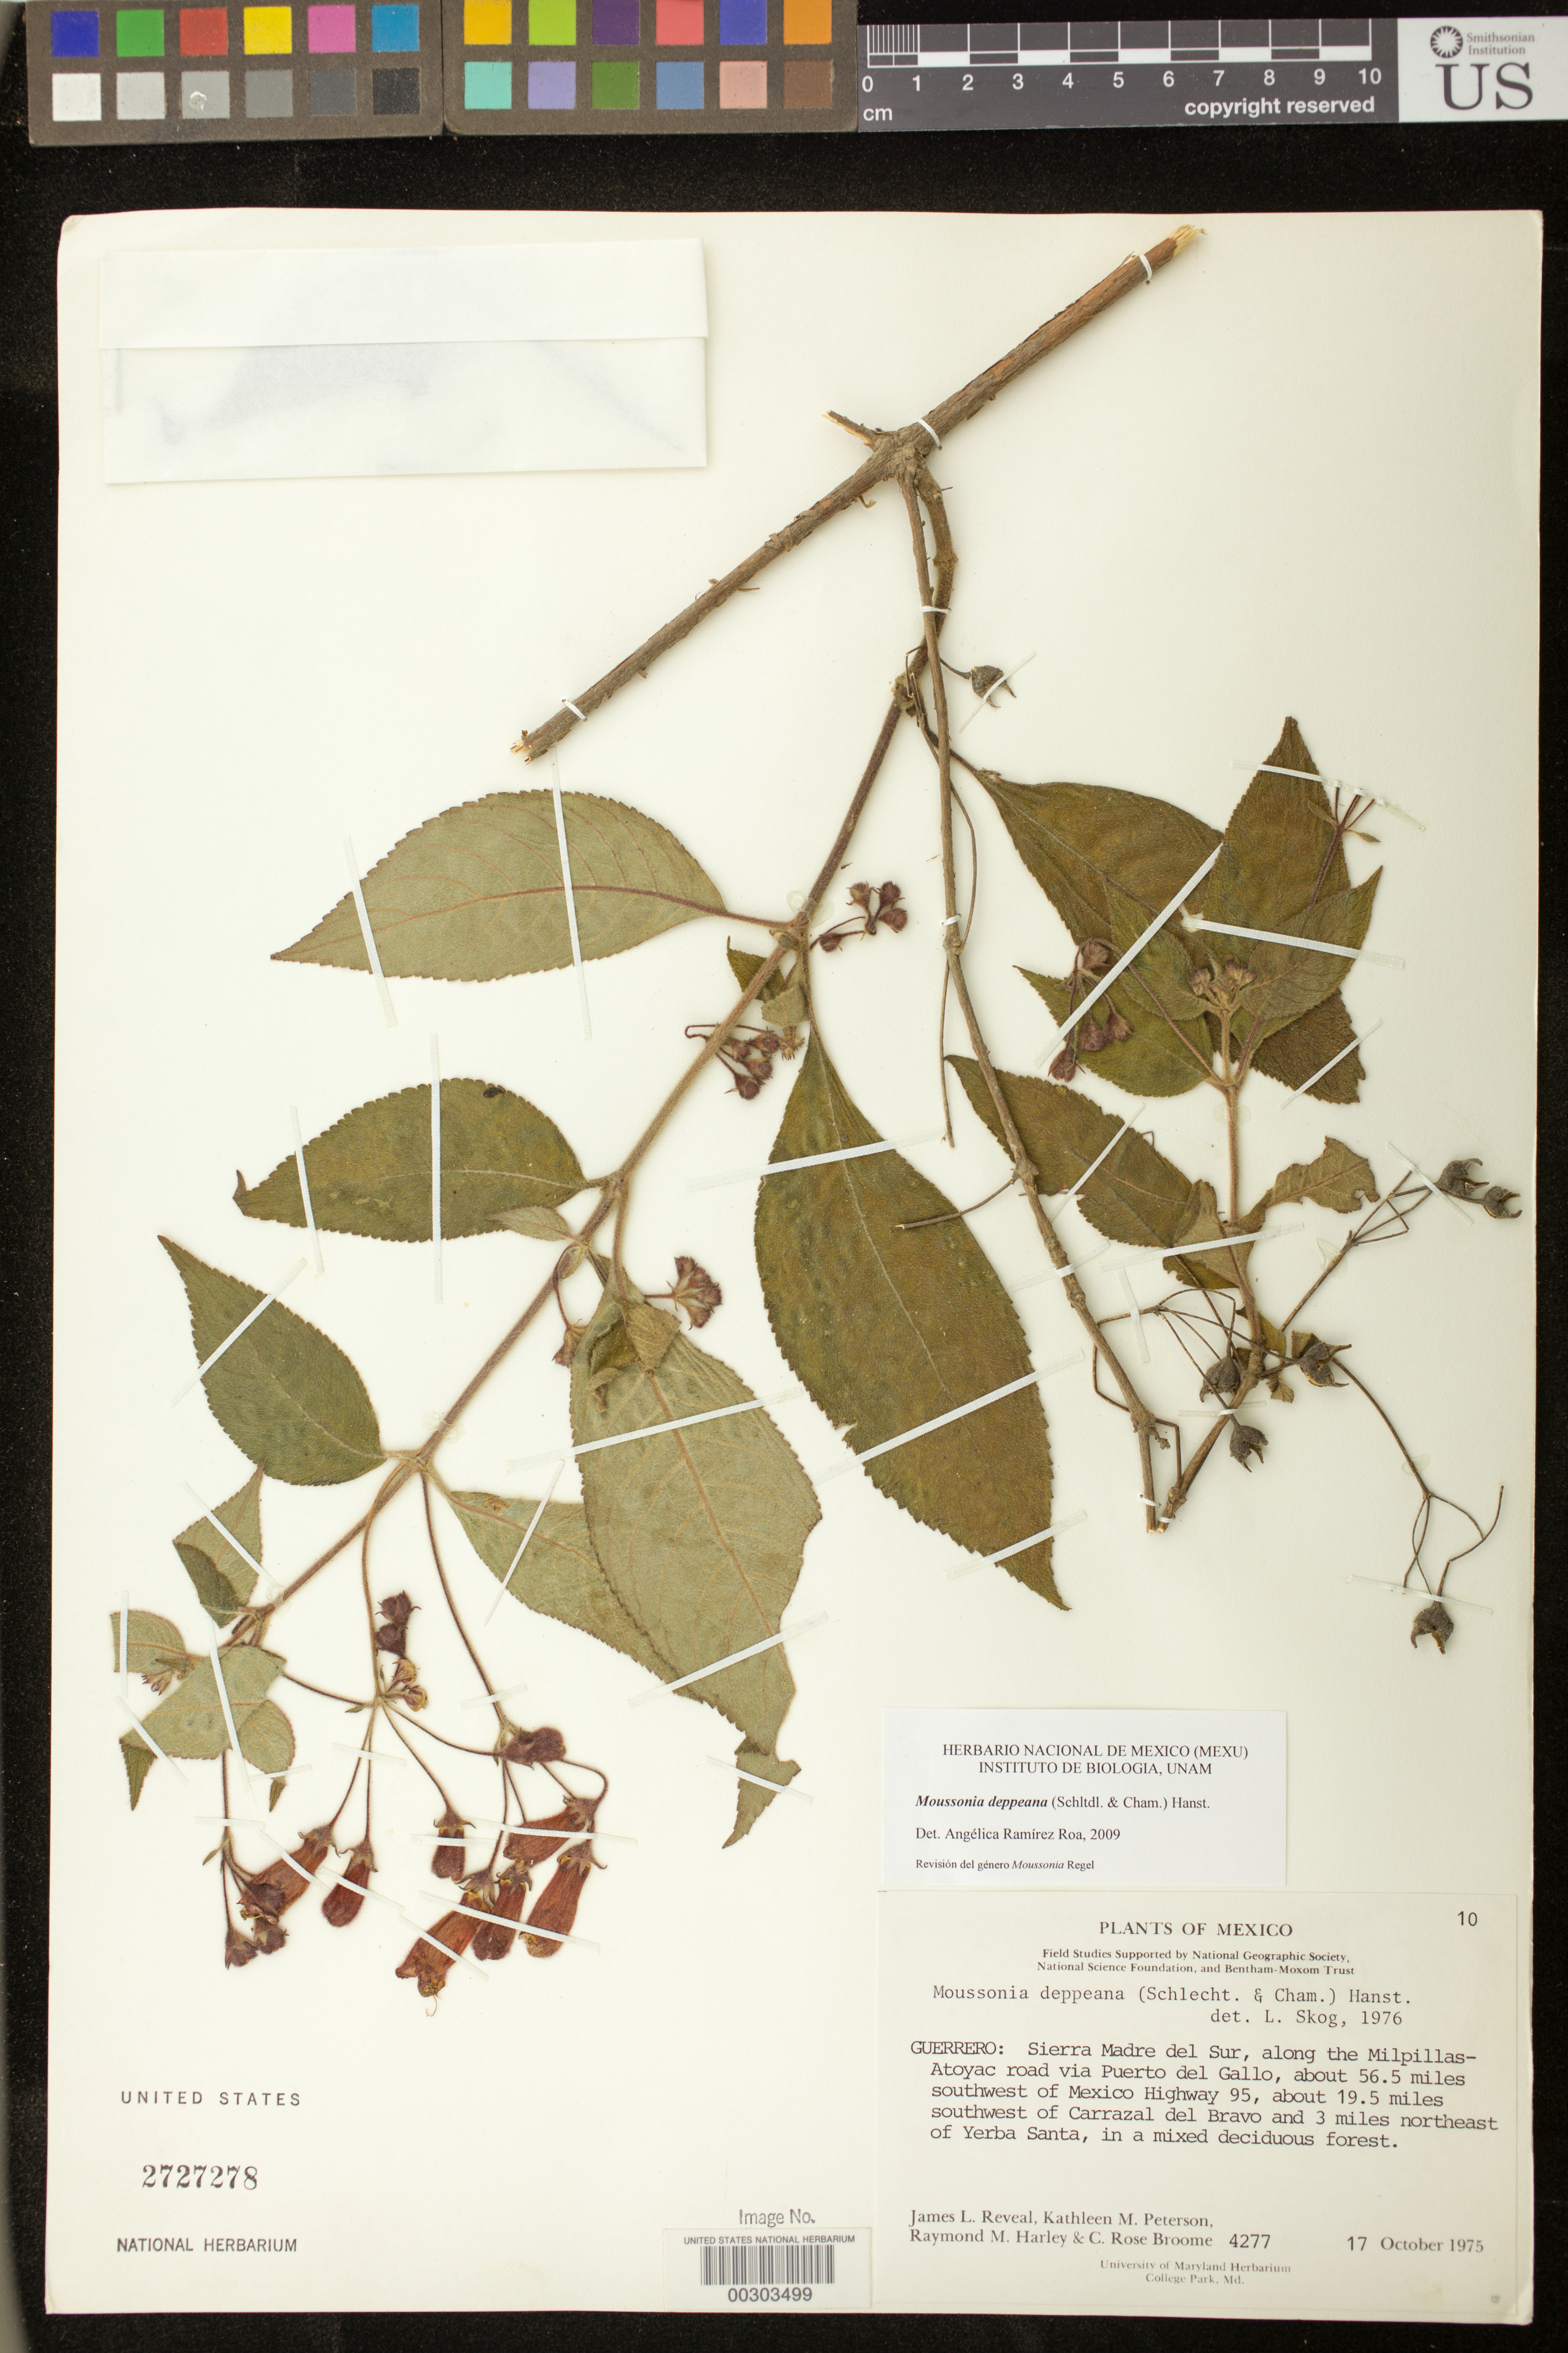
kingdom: Plantae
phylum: Tracheophyta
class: Magnoliopsida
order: Lamiales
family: Gesneriaceae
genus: Moussonia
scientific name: Moussonia deppeana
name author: (Schltdl. & Cham.) Klotzsch ex Hanst.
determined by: Ramírez-Roa, A.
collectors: J. L. Reveal, K. Peterson, R. M. Harley & C. R. Broome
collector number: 4277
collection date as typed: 17 Oct 1975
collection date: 1975-10-17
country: Mexico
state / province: Guerrero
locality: Sierra Madre del Sur, along the Milpillas-Atoyac road via Puerto del Gallo, about 56.5 mi SW of Mexico highway 95, ...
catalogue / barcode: US 2727278